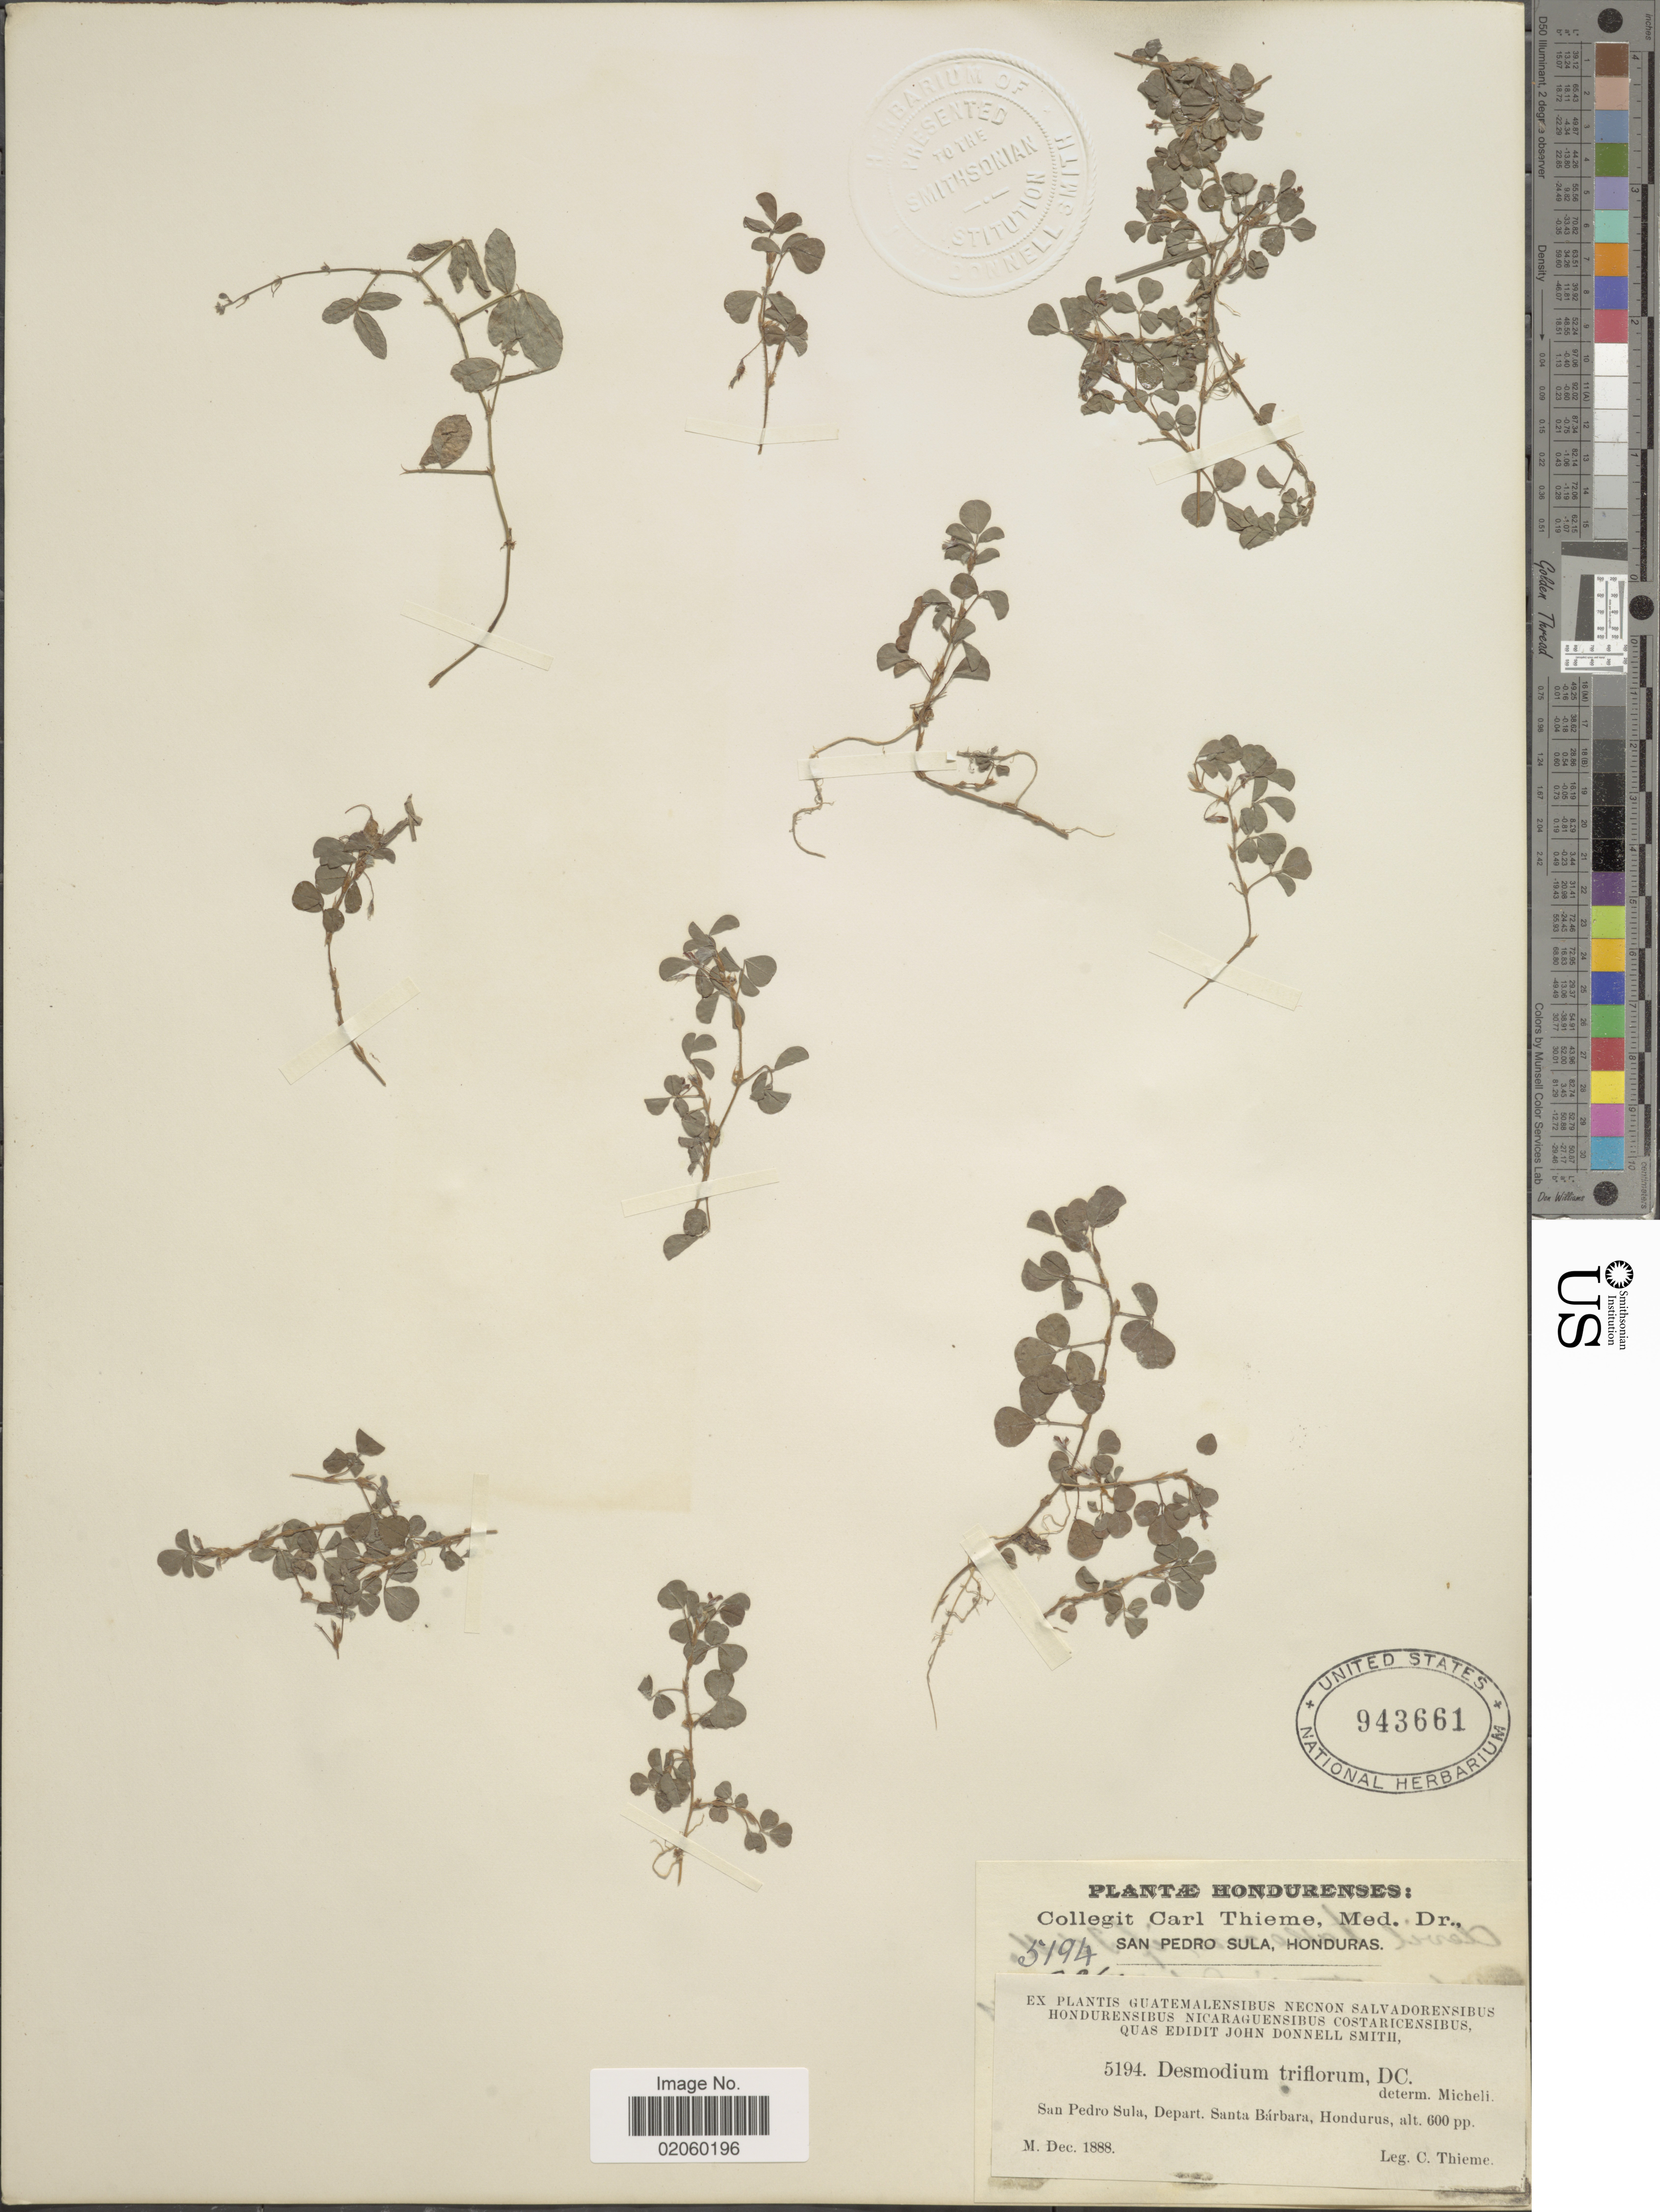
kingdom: Plantae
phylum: Tracheophyta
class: Magnoliopsida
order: Fabales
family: Fabaceae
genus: Grona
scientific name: Grona triflora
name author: (L.) H. Ohashi & K. Ohashi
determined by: Strong, Mark T., (BOT), Smithsonian Institution - National Museum of Natural History (UNITED STATES)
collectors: C. Thieme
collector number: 5194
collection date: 1888-12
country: Honduras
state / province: Santa Bárbara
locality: San Pedro Sula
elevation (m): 183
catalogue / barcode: US 943661